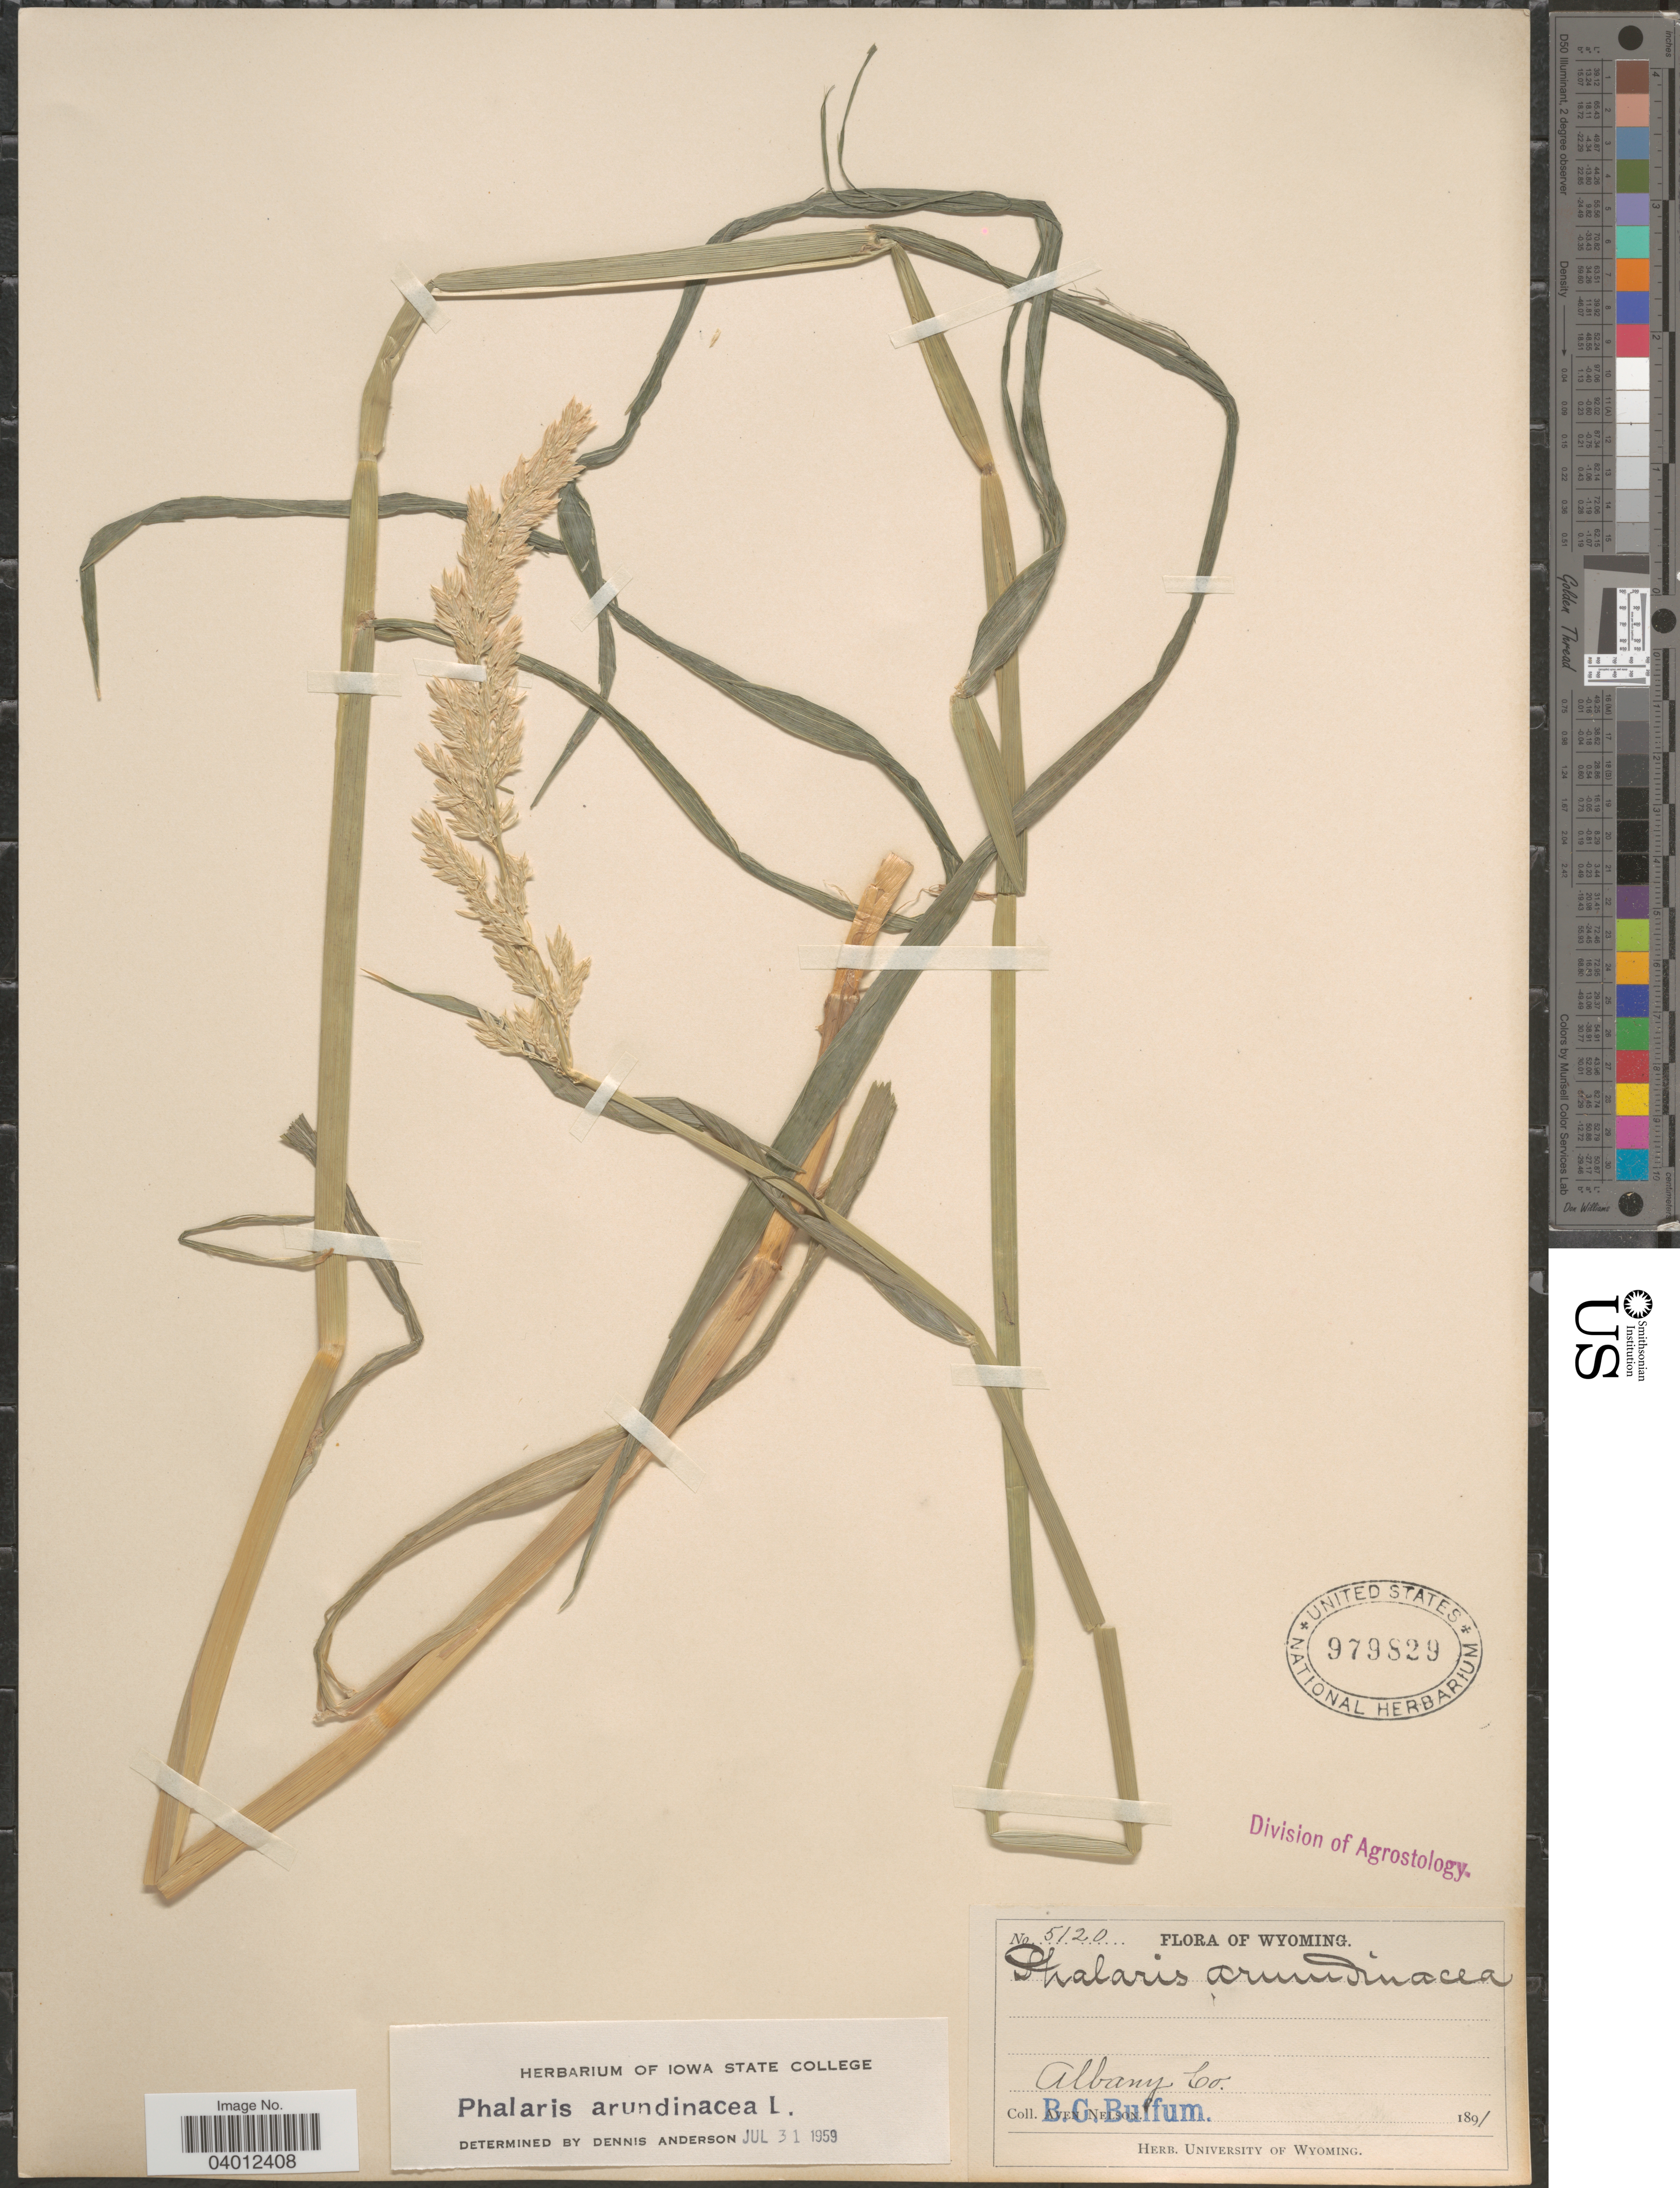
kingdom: Plantae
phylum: Tracheophyta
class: Liliopsida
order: Poales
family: Poaceae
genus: Phalaris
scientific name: Phalaris arundinacea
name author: L.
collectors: B. Buffum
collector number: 5120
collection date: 1891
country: United States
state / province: Wyoming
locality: Albany Co.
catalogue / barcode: US 979829